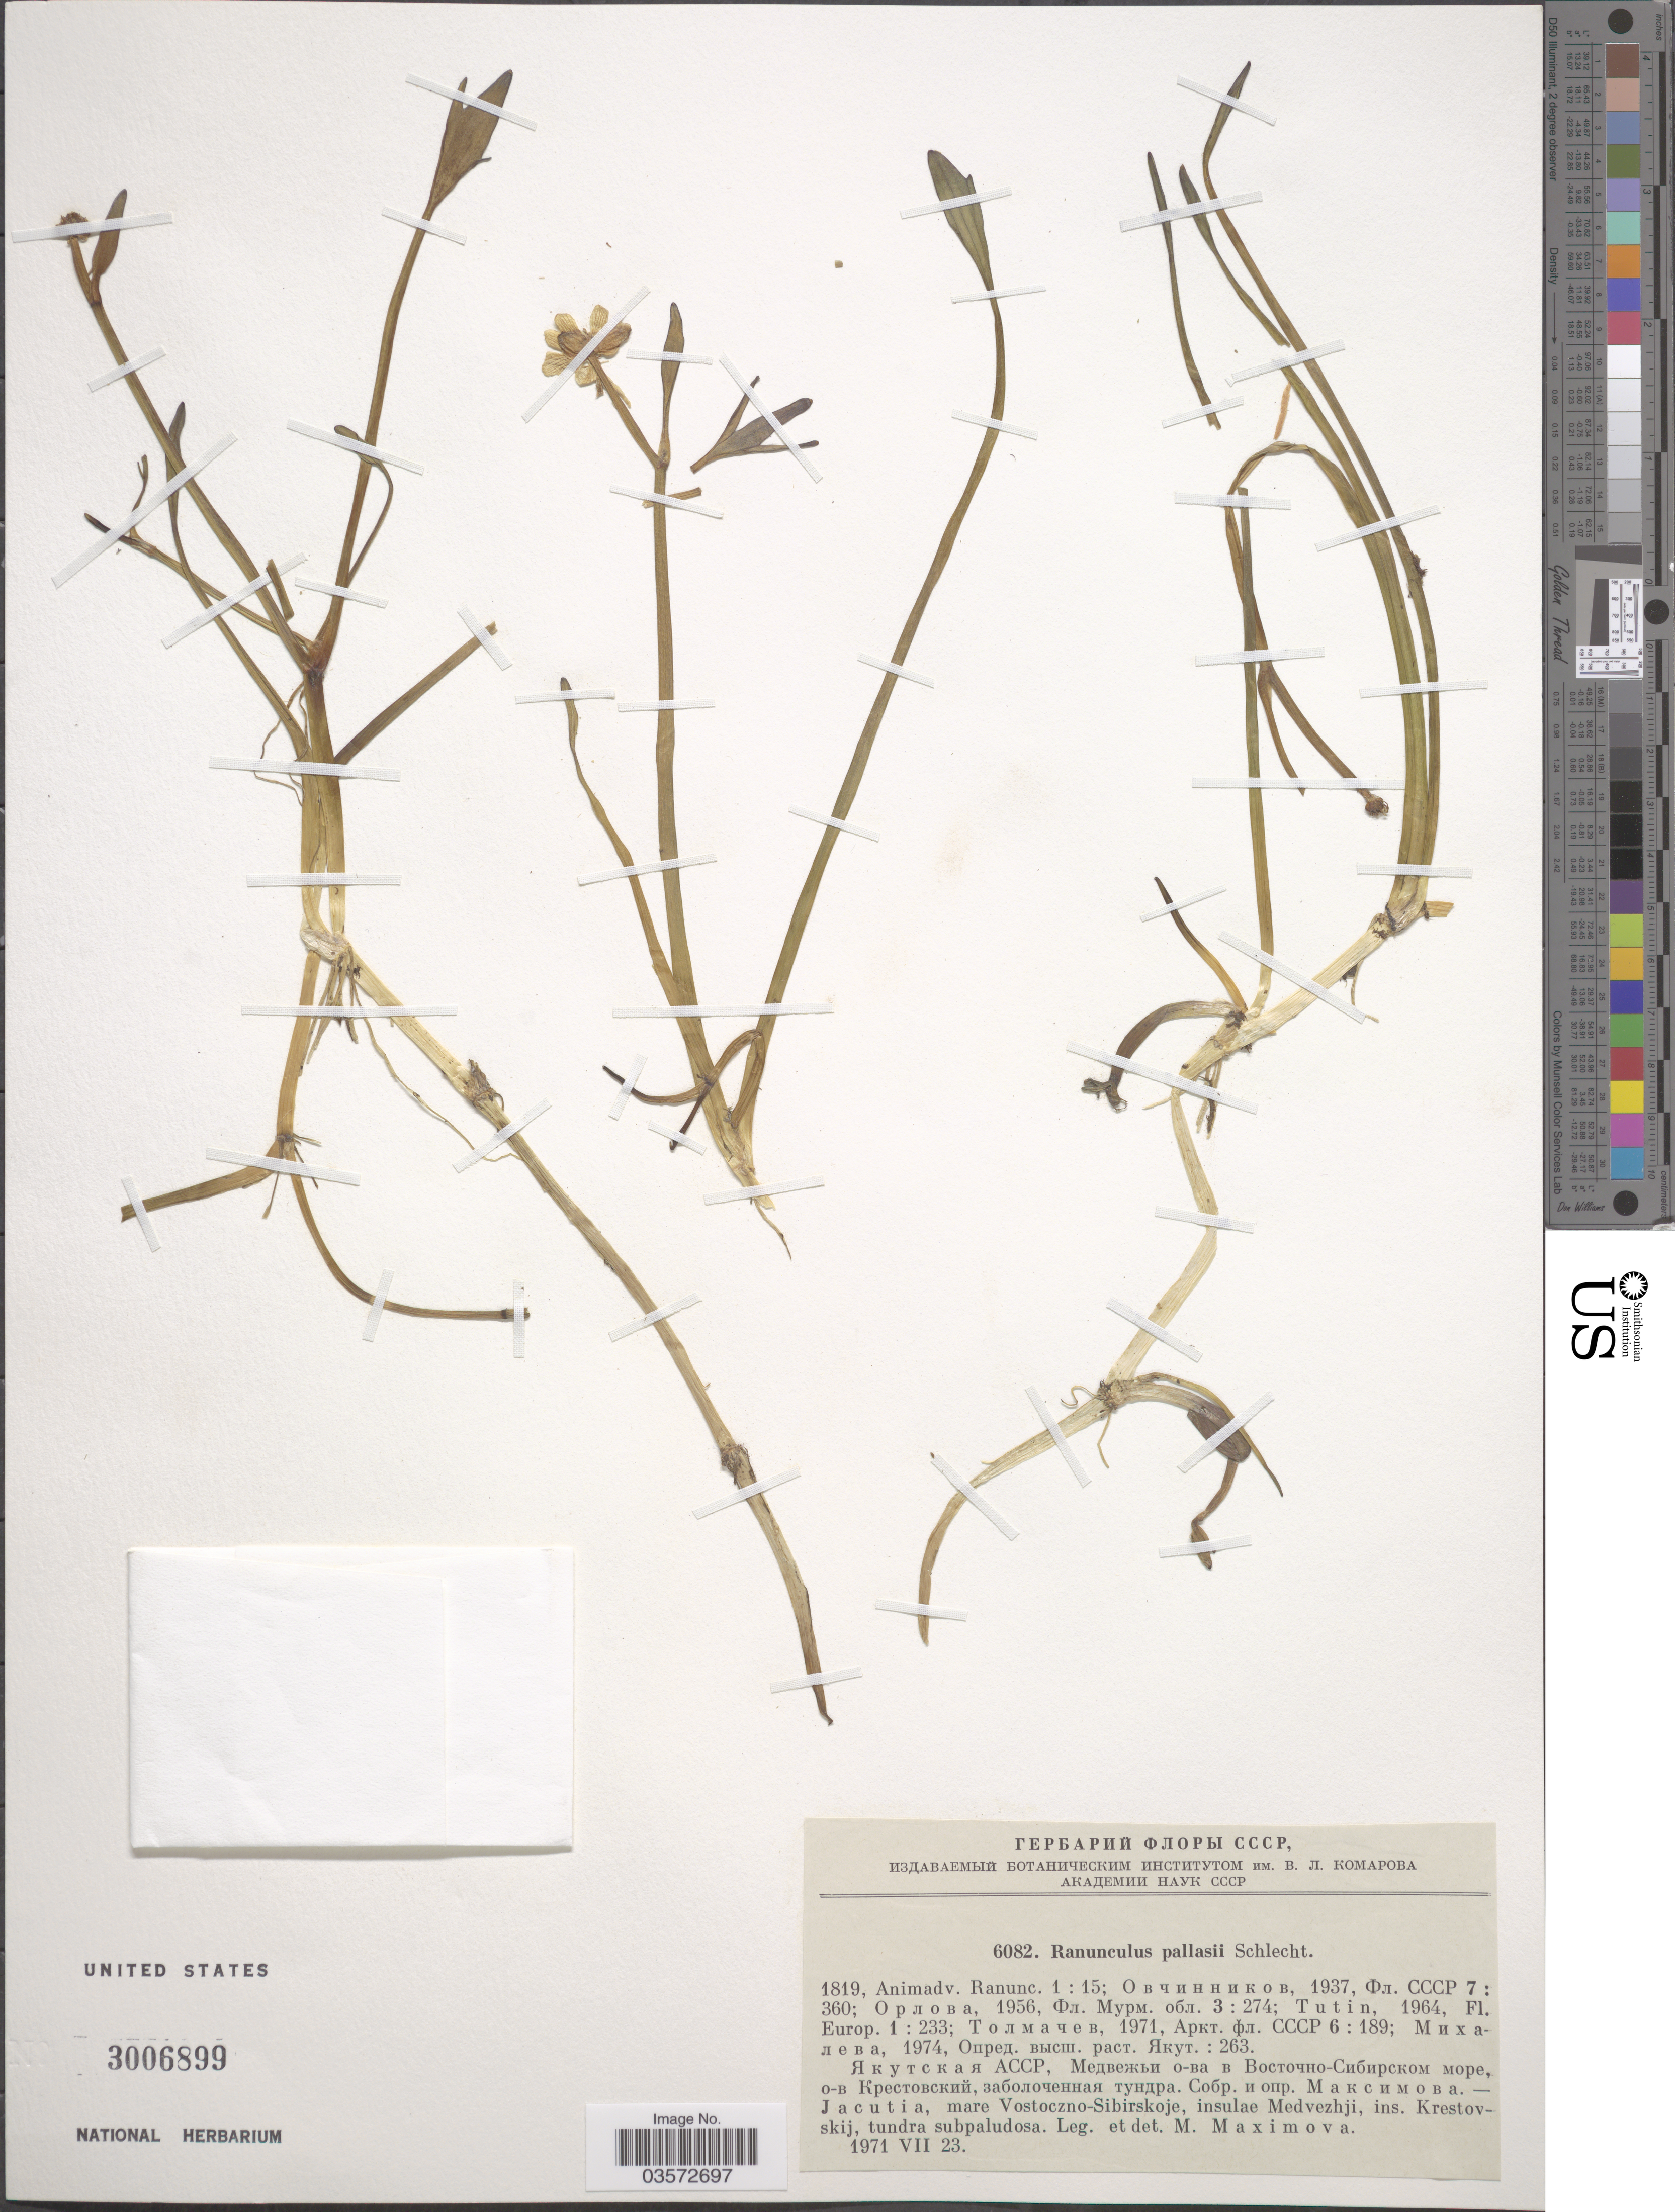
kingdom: Plantae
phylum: Tracheophyta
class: Magnoliopsida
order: Ranunculales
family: Ranunculaceae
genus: Ranunculus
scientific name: Ranunculus pallasii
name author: Schltdl.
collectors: M. Maximova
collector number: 6082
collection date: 1971-07-23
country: Russian Federation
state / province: Sakha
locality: Jacutia, mare Vostoczno-Sibirskoje, insulae Medvezhji, ins. Krestovskij, tundra subpaludosa.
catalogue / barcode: US 3006899